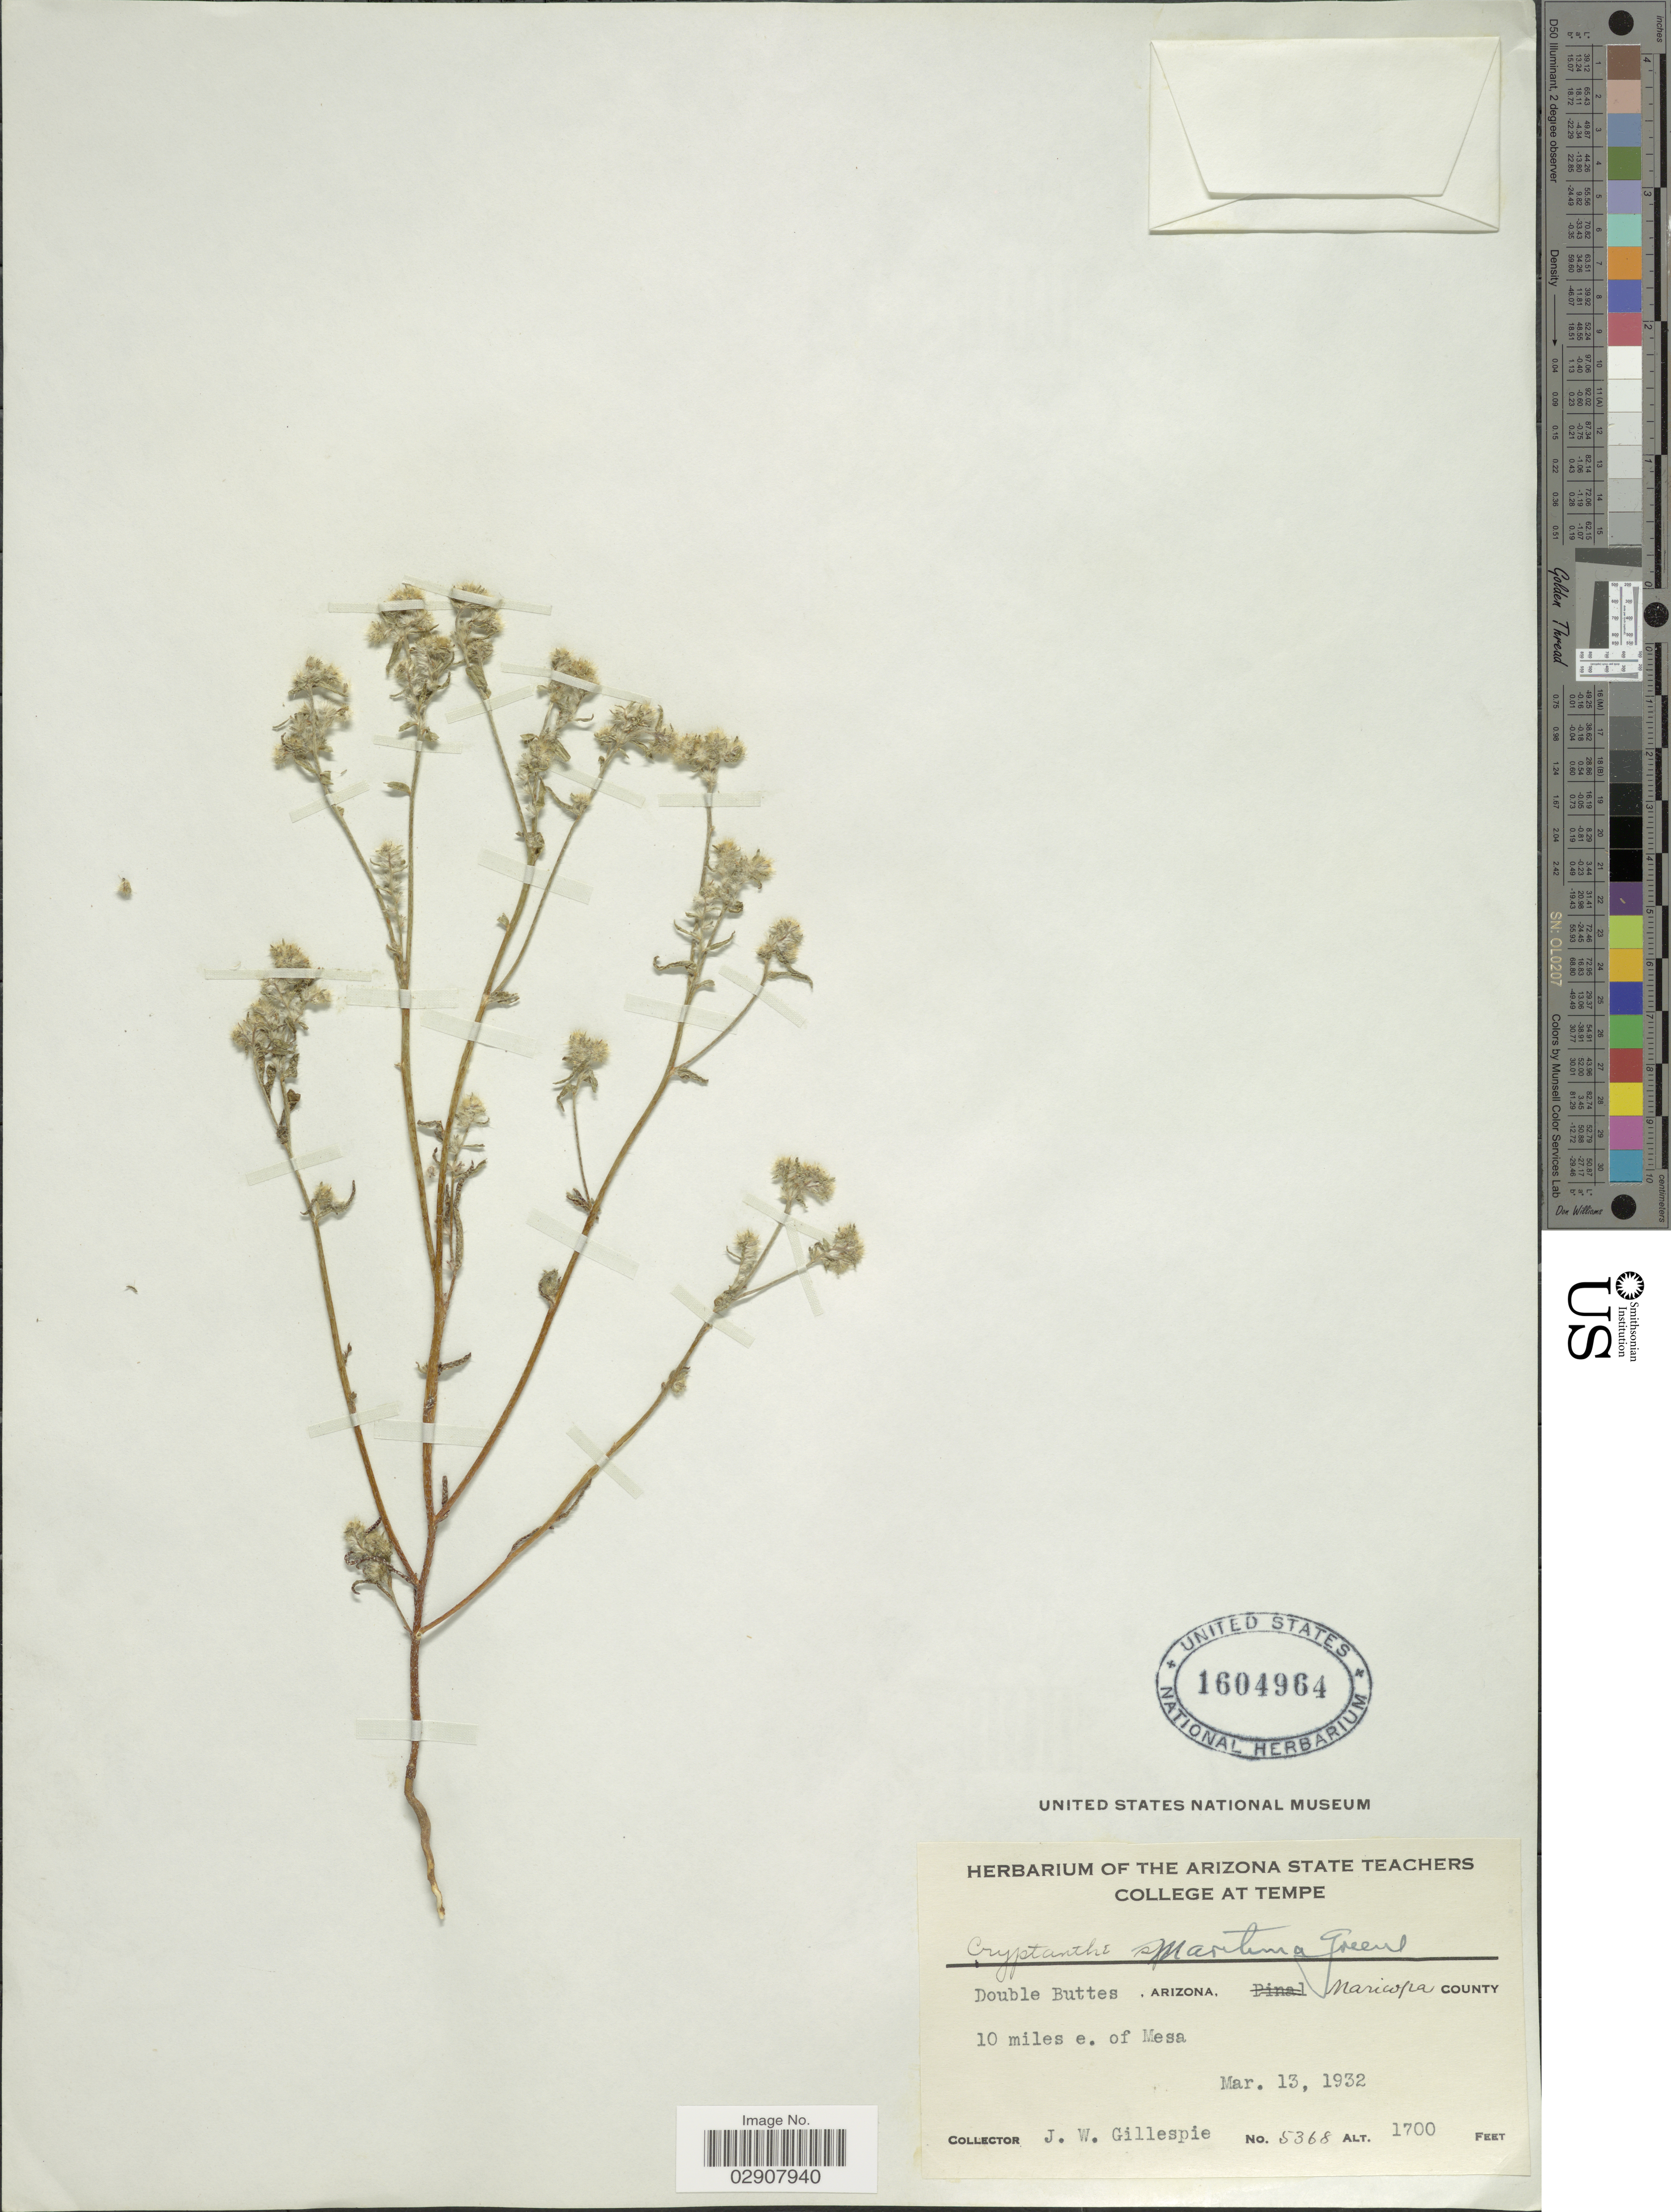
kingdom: Plantae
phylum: Tracheophyta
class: Magnoliopsida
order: Boraginales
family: Boraginaceae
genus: Cryptantha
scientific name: Cryptantha maritima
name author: (Greene) Greene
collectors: J. W. Gillespie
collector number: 5368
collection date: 1932-03-13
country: United States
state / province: Arizona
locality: Double Buttes, Arizona. Maricopa County. 10 miles e. of Mesa.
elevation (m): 518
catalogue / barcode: US 1604964